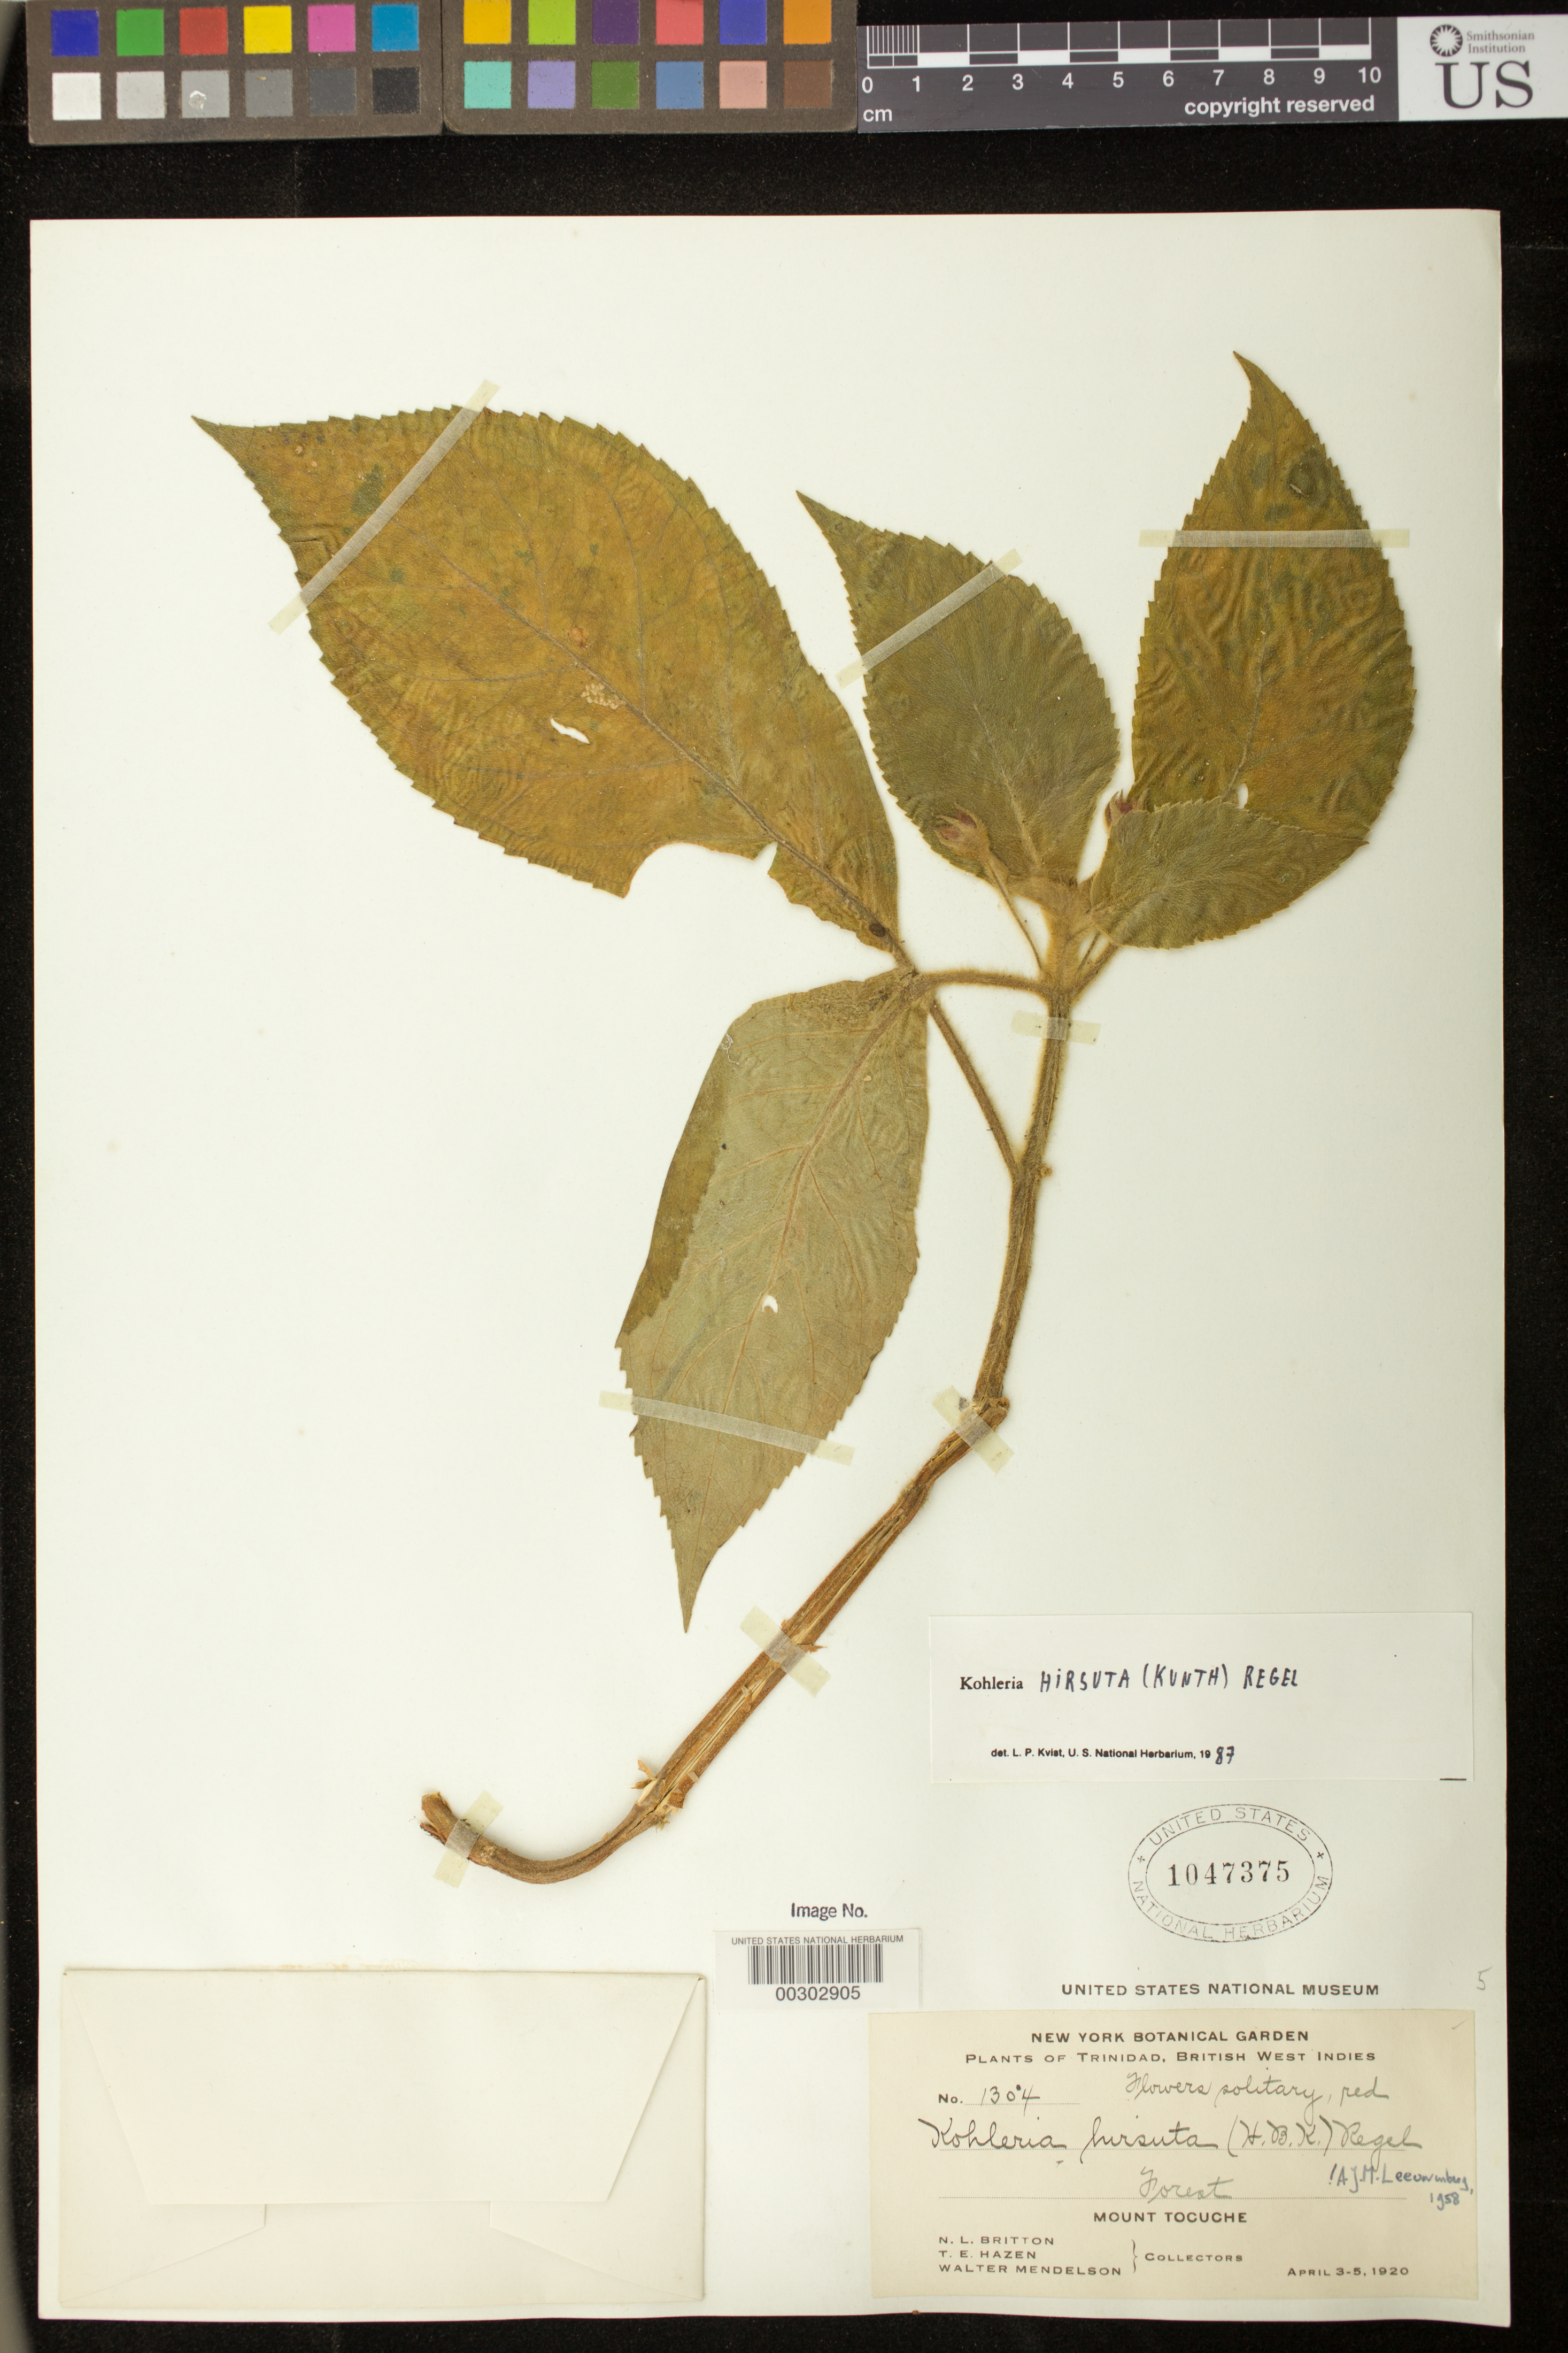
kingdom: Plantae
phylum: Tracheophyta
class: Magnoliopsida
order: Lamiales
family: Gesneriaceae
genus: Kohleria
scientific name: Kohleria hirsuta var. hirsuta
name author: (Kunth) Regel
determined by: Kvist, L. P., (US), Smithsonian Institution - National Museum of Natural History (UNITED STATES)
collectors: N. Britton, T. E. Hazen & W. Mendelson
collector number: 1304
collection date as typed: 3-5 Apr 1920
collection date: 1920-04-03/1920-04-05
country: Trinidad and Tobago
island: Trinidad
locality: Mount Tocuche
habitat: Forest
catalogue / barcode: US 1047375